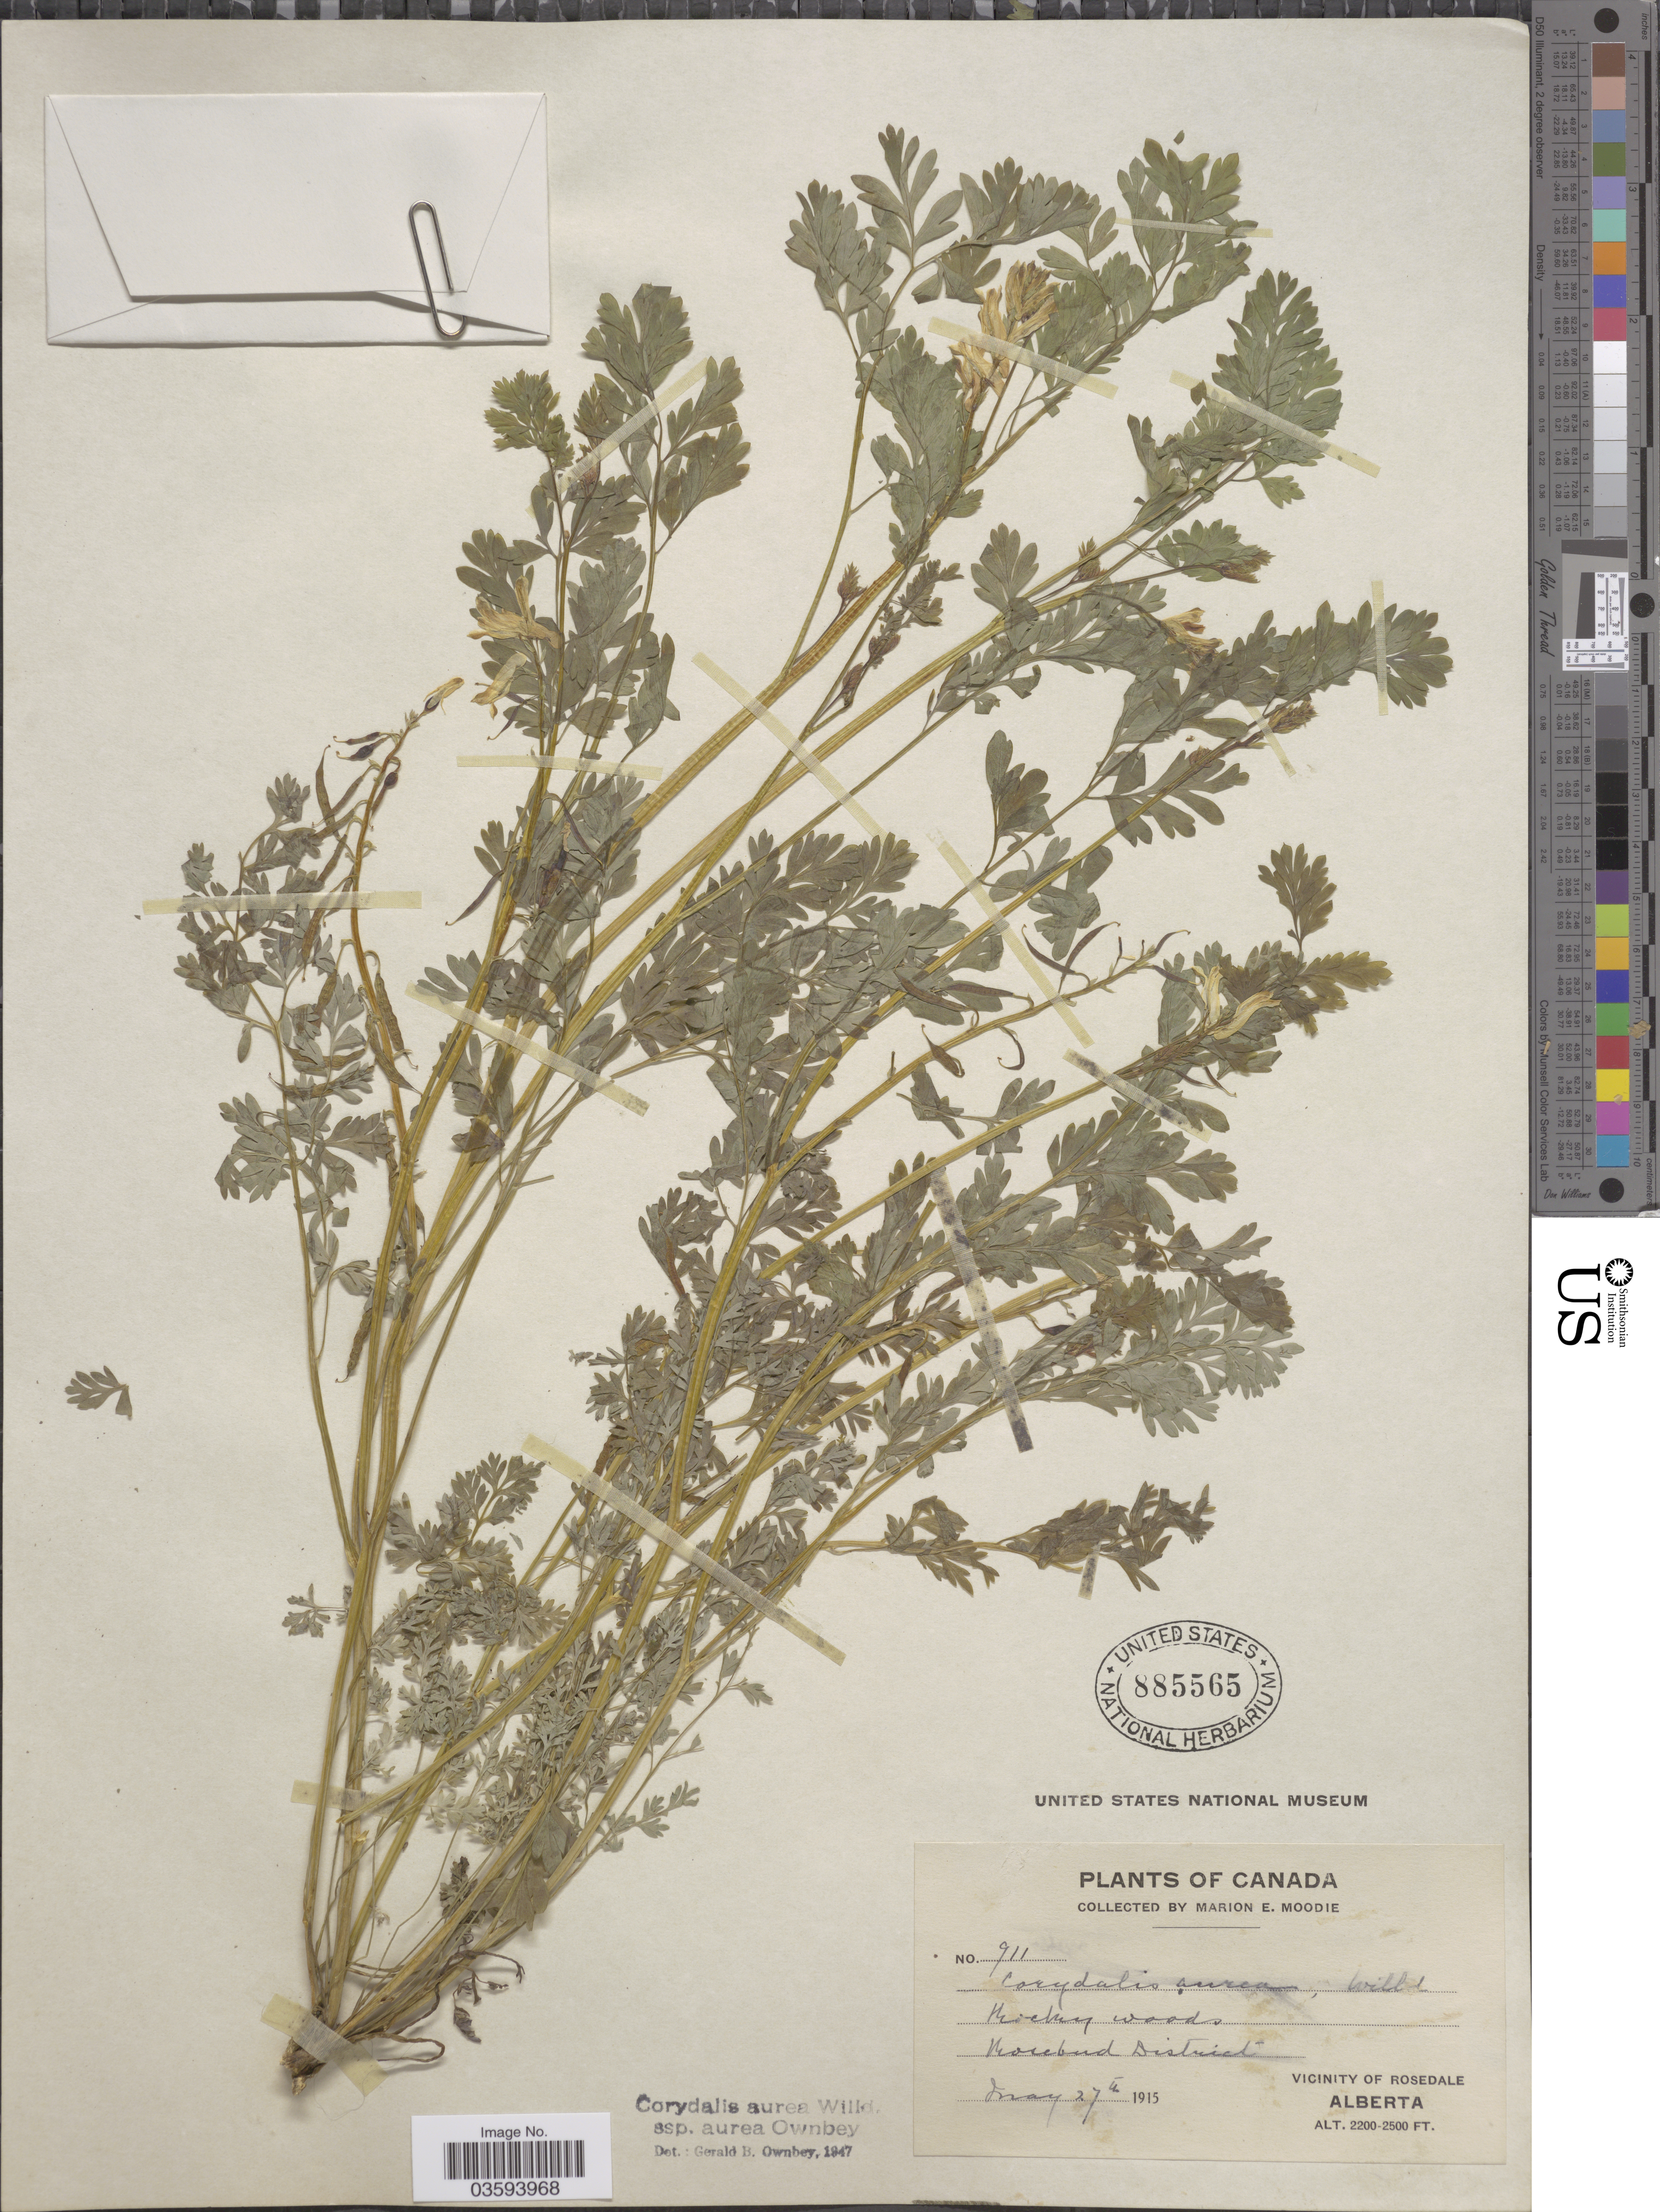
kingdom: Plantae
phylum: Tracheophyta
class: Magnoliopsida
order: Ranunculales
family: Papaveraceae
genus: Corydalis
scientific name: Corydalis aurea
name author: Willd.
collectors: M. E. Moodie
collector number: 911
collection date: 1915-05-27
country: Canada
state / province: Alberta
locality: Rosebud District. Vicinity of Rosedale.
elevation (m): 671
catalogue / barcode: US 885565